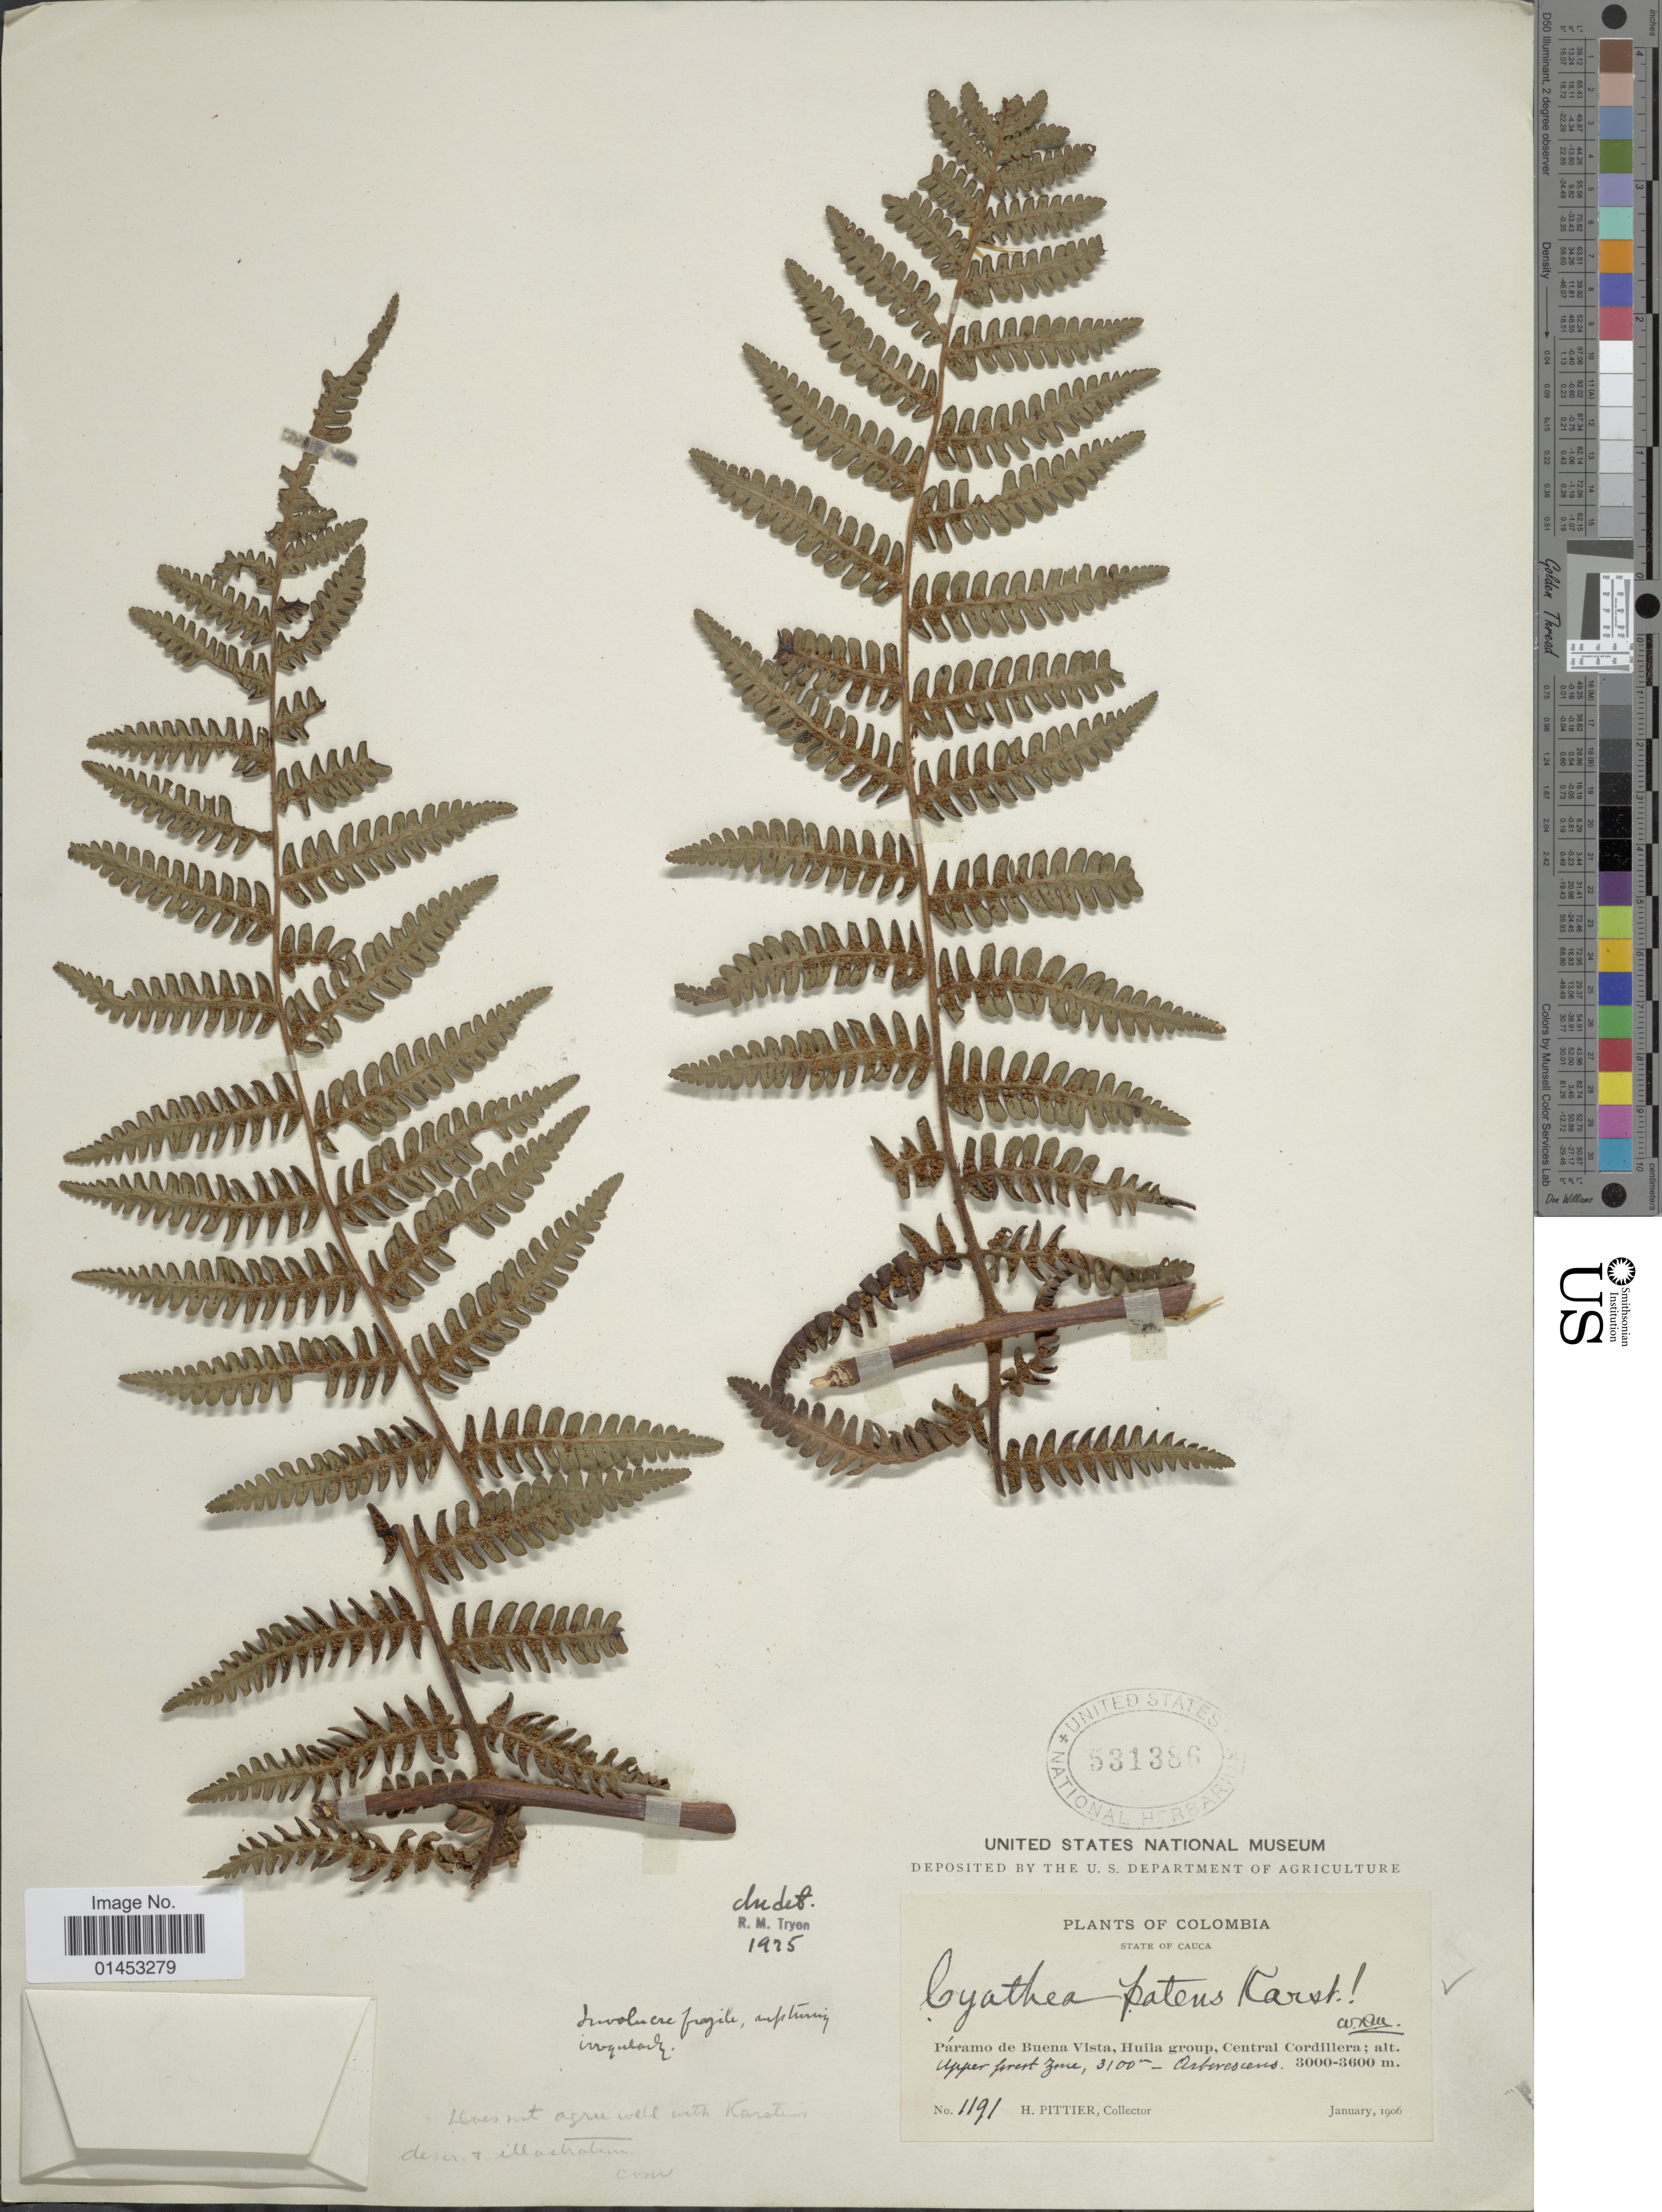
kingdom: Plantae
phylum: Tracheophyta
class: Polypodiopsida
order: Cyatheales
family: Cyatheaceae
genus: Cyathea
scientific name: Cyathea sp.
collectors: H. F. Pittier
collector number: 1191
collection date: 1906-01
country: Colombia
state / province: Cauca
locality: State of Cauca, Páramo de Buena Vista, Huila group, Central Cordillera, upper forest zone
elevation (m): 3100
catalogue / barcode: US 531386